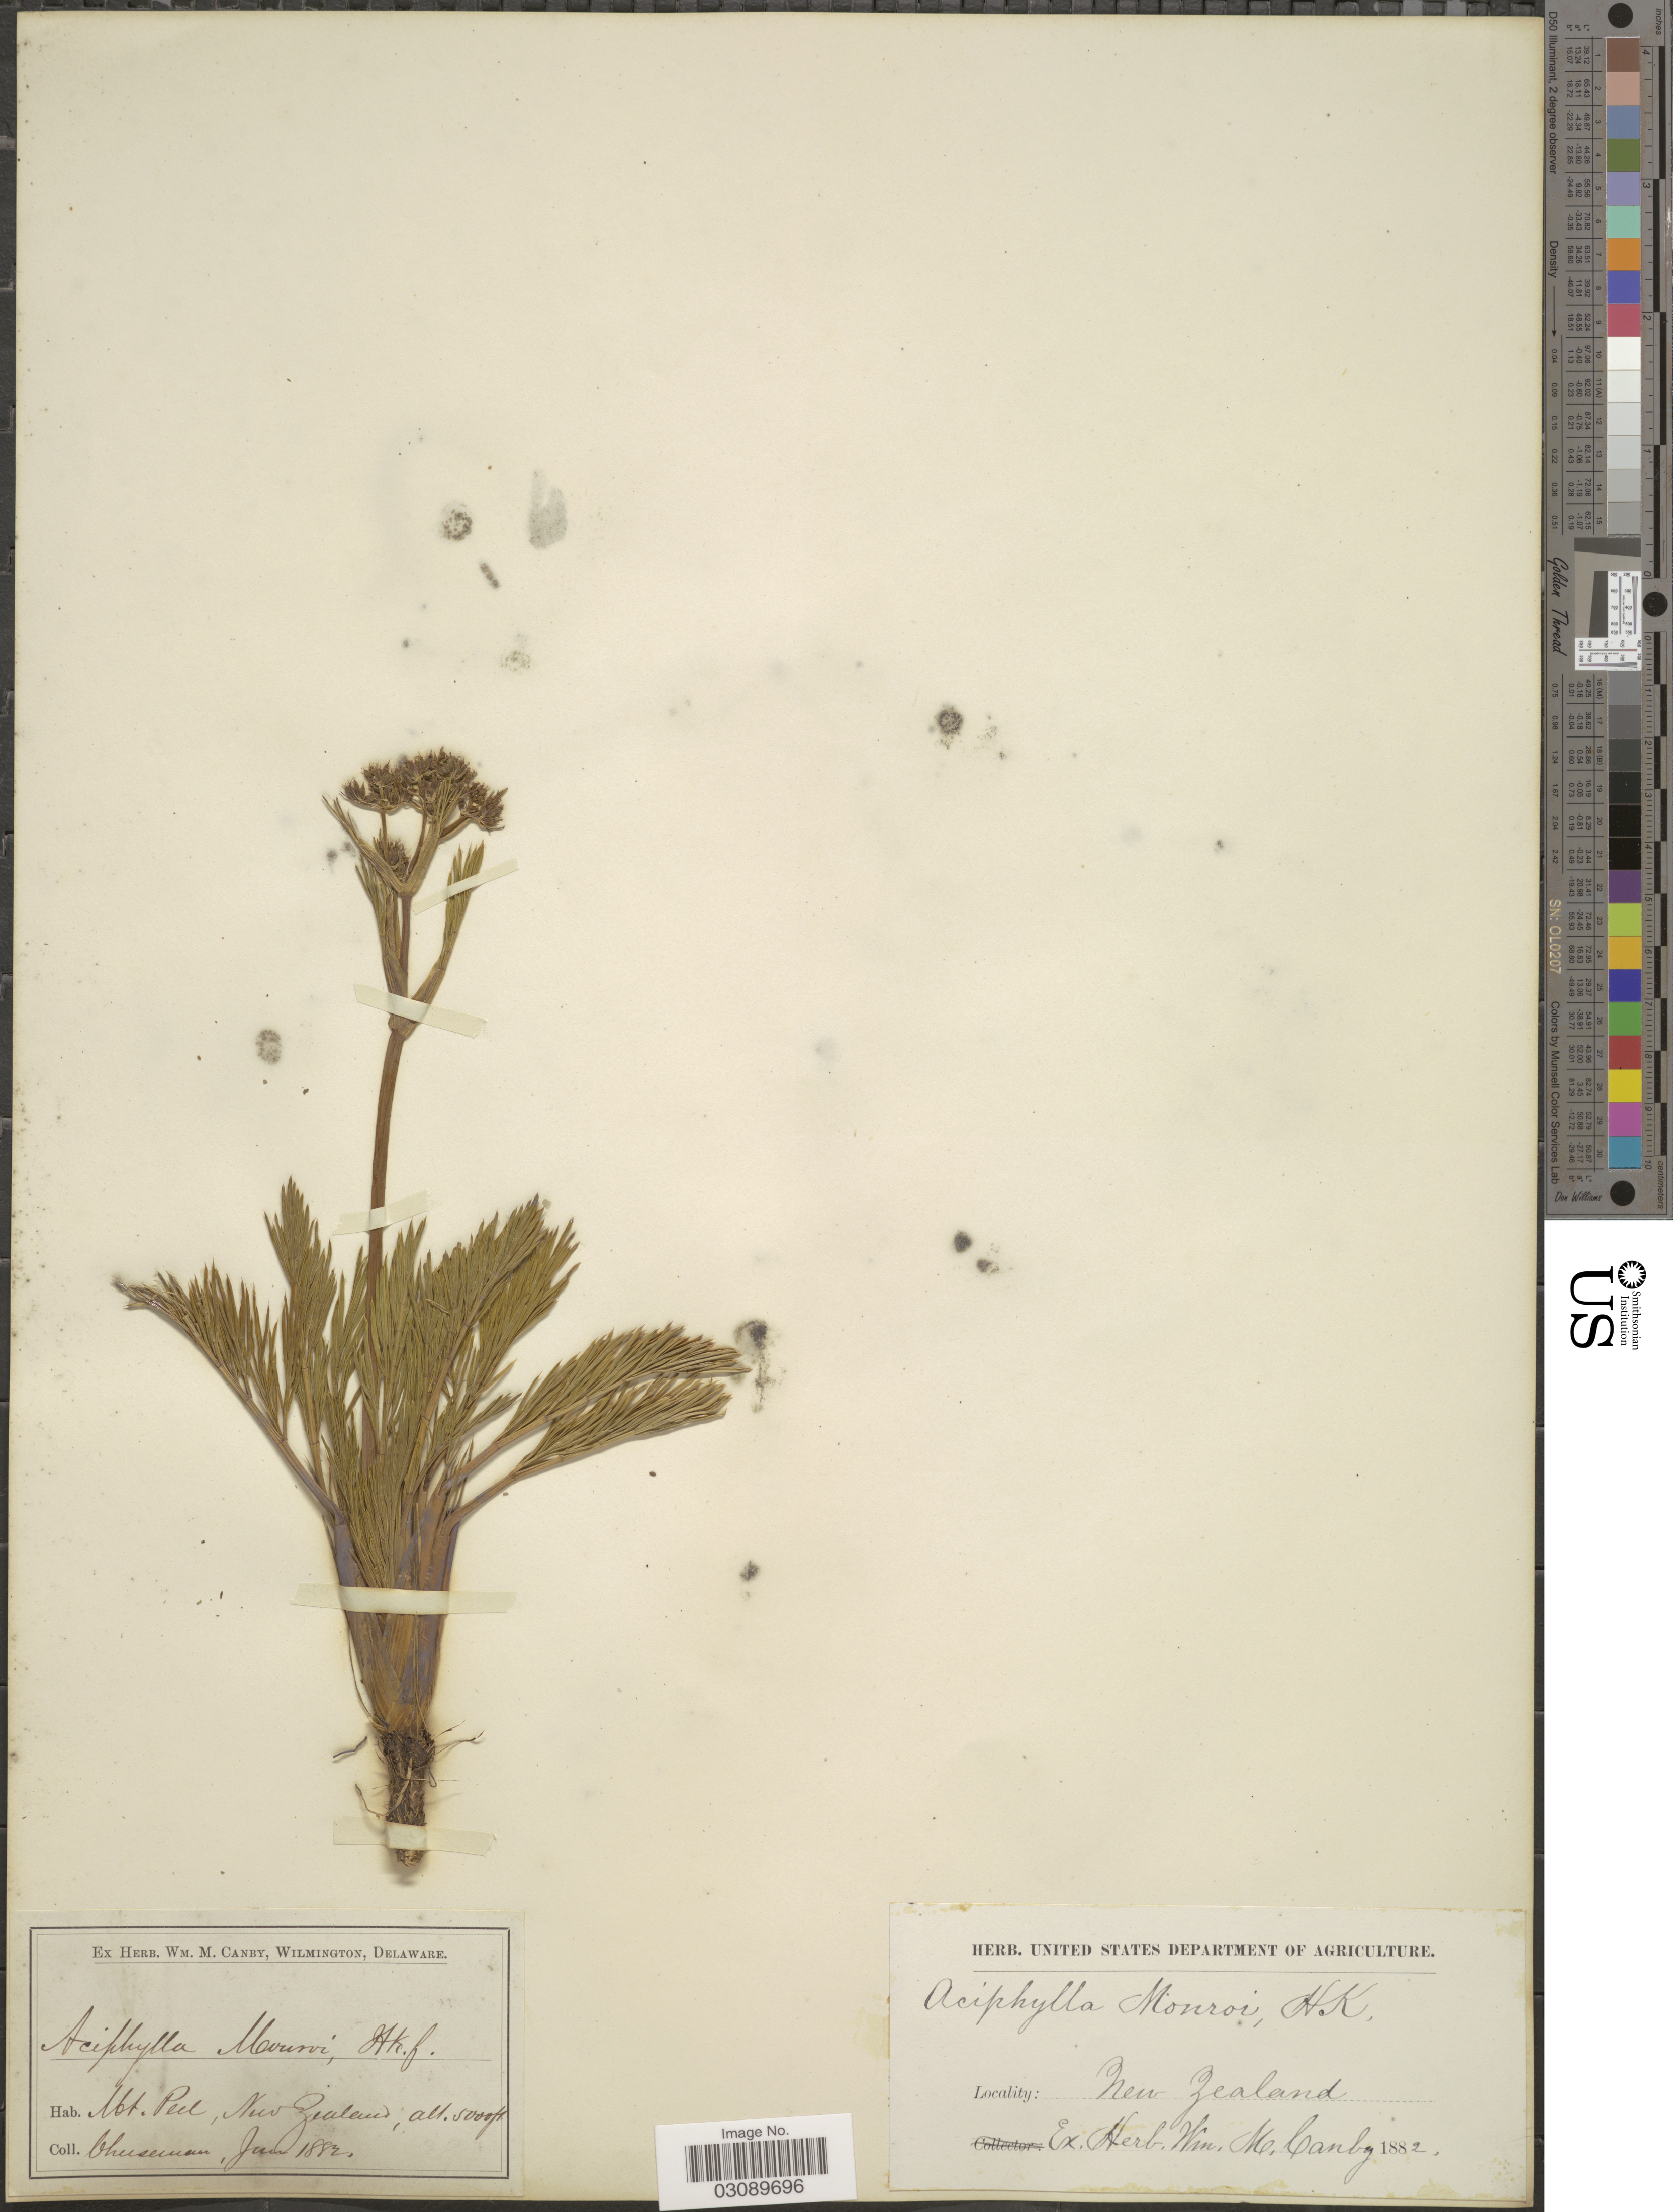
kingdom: Plantae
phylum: Tracheophyta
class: Magnoliopsida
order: Apiales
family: Apiaceae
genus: Aciphylla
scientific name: Aciphylla monroi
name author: Hook. f.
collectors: Cheeseman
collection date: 1882-06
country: New Zealand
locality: Mt. Peel.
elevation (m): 1524